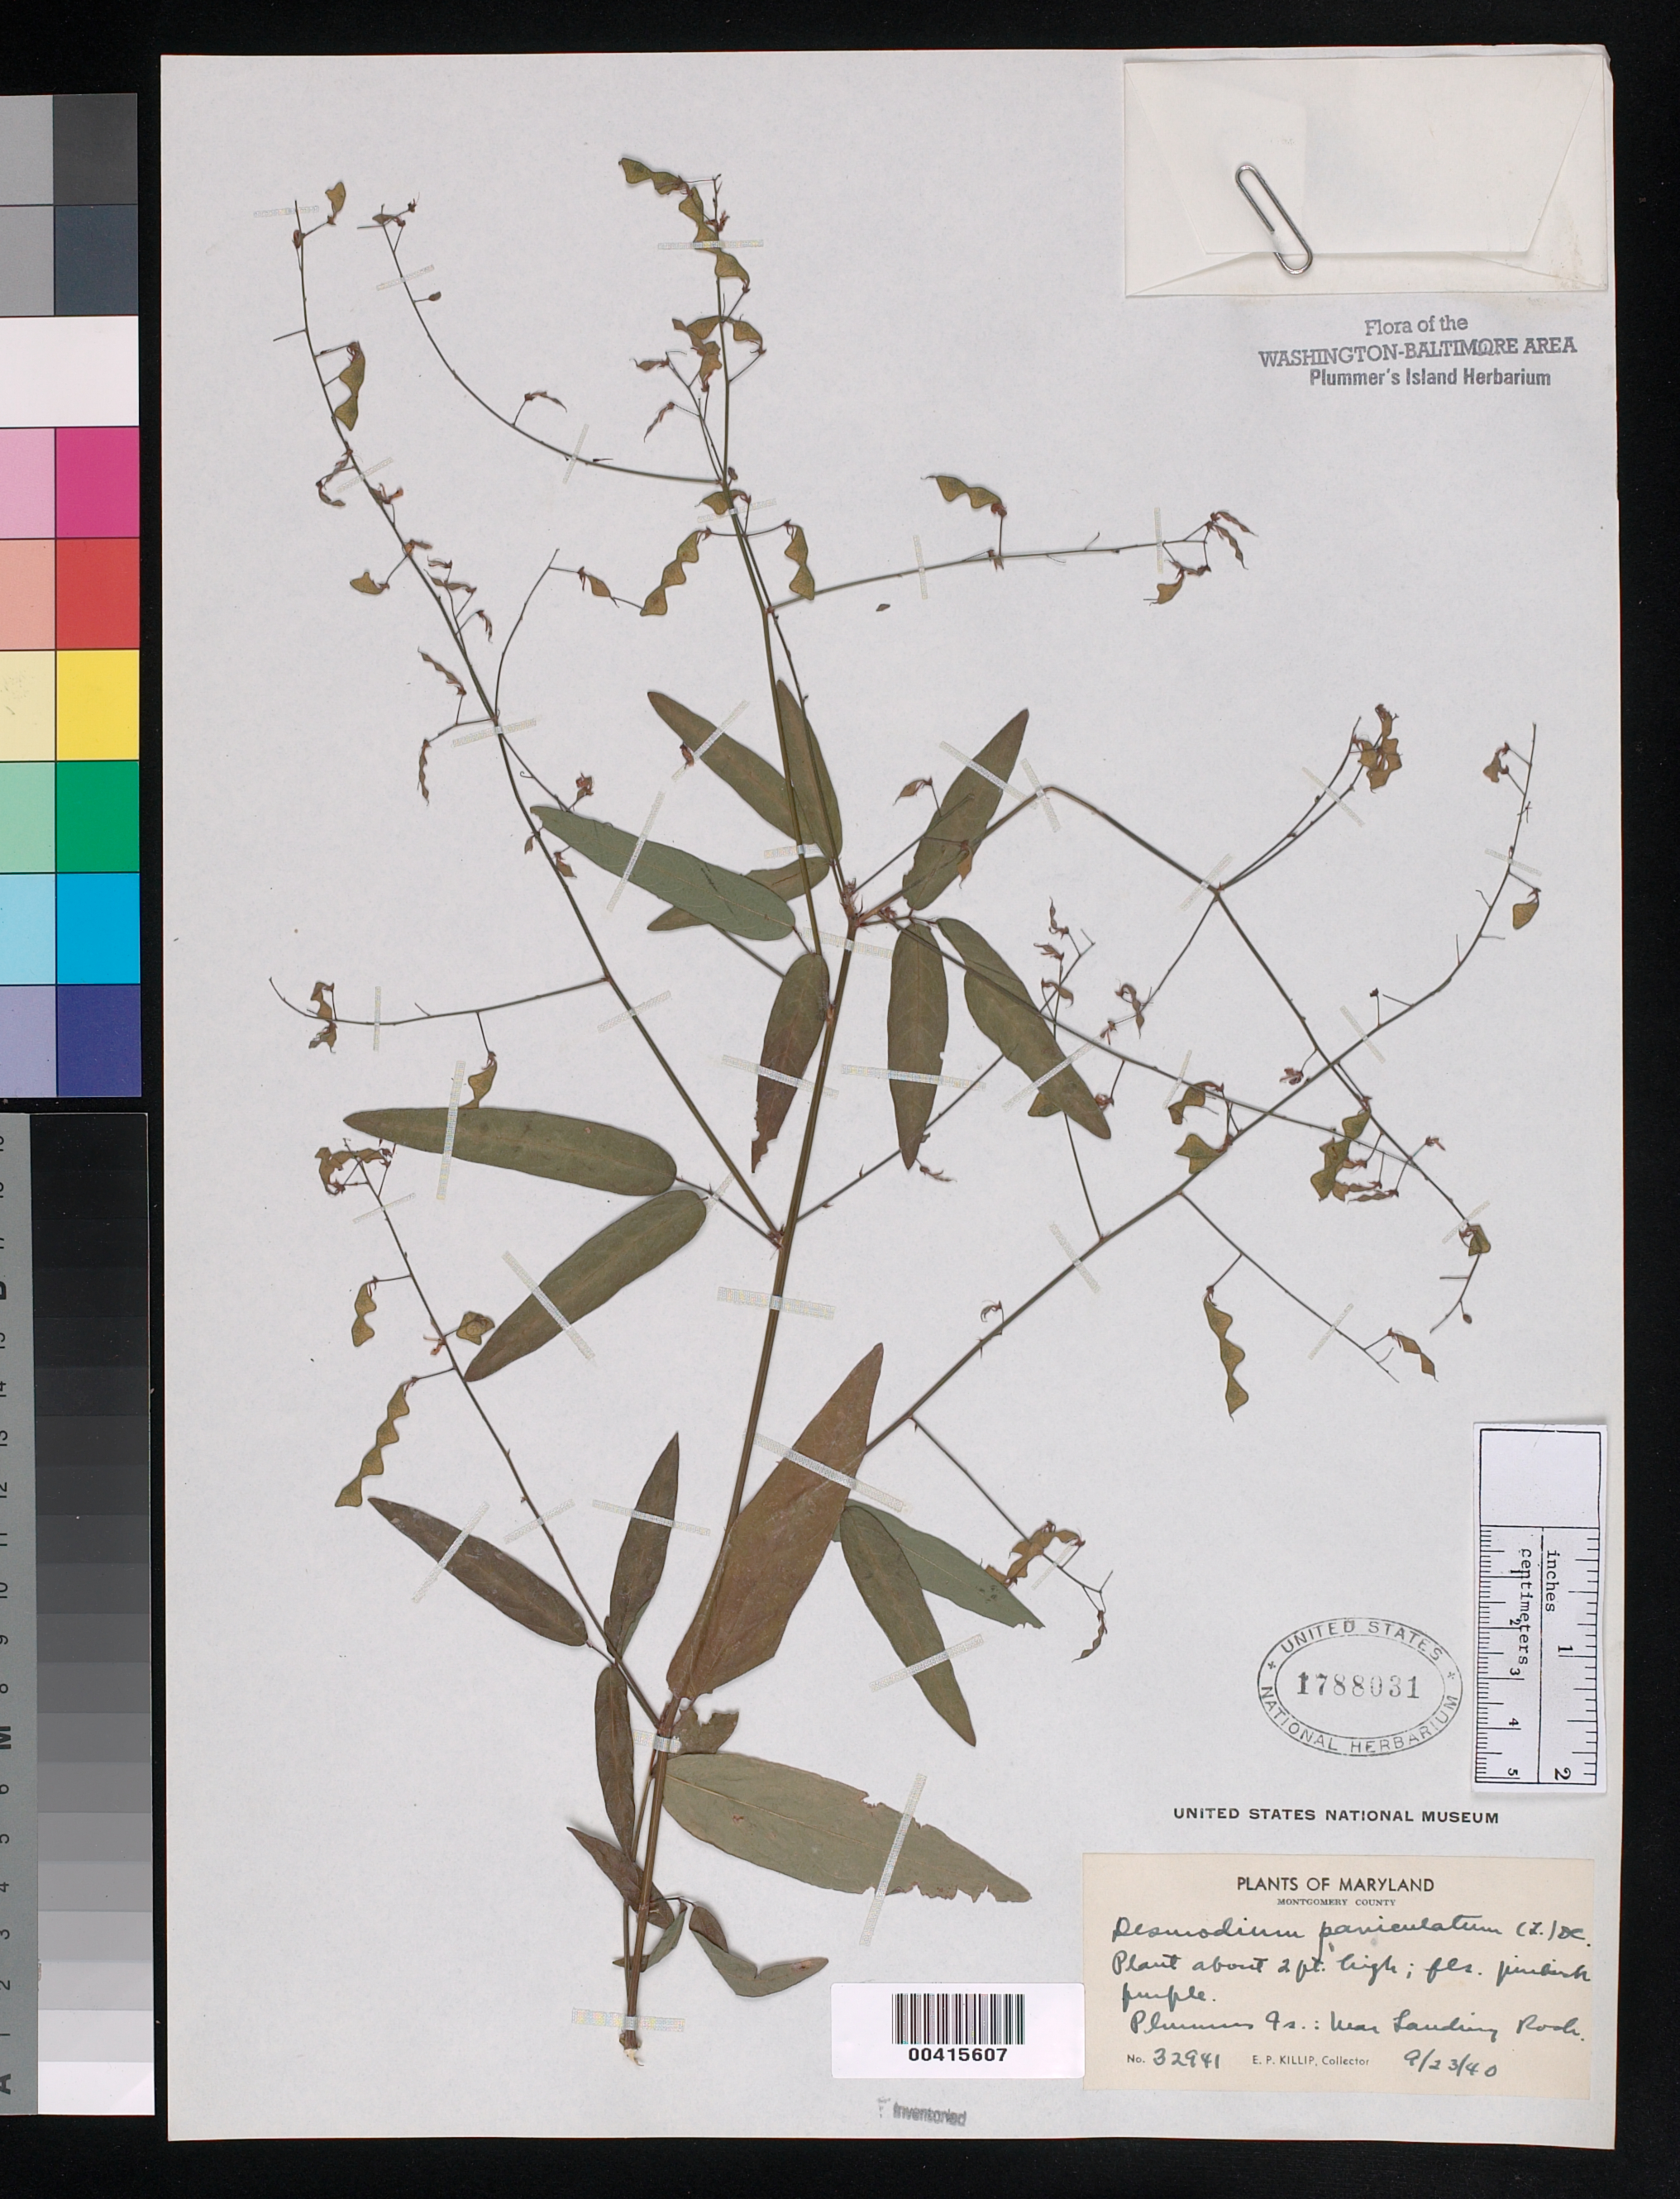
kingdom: Plantae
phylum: Tracheophyta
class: Magnoliopsida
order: Fabales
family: Fabaceae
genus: Desmodium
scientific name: Desmodium paniculatum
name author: (L.) DC.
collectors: E. P. Killip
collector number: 32941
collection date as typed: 23 Sep 1940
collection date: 1940-09-23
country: United States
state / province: Maryland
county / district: Montgomery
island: Plummers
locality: Plummers Island, near Landing Rocks C. & O. Canal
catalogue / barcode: US 1788031